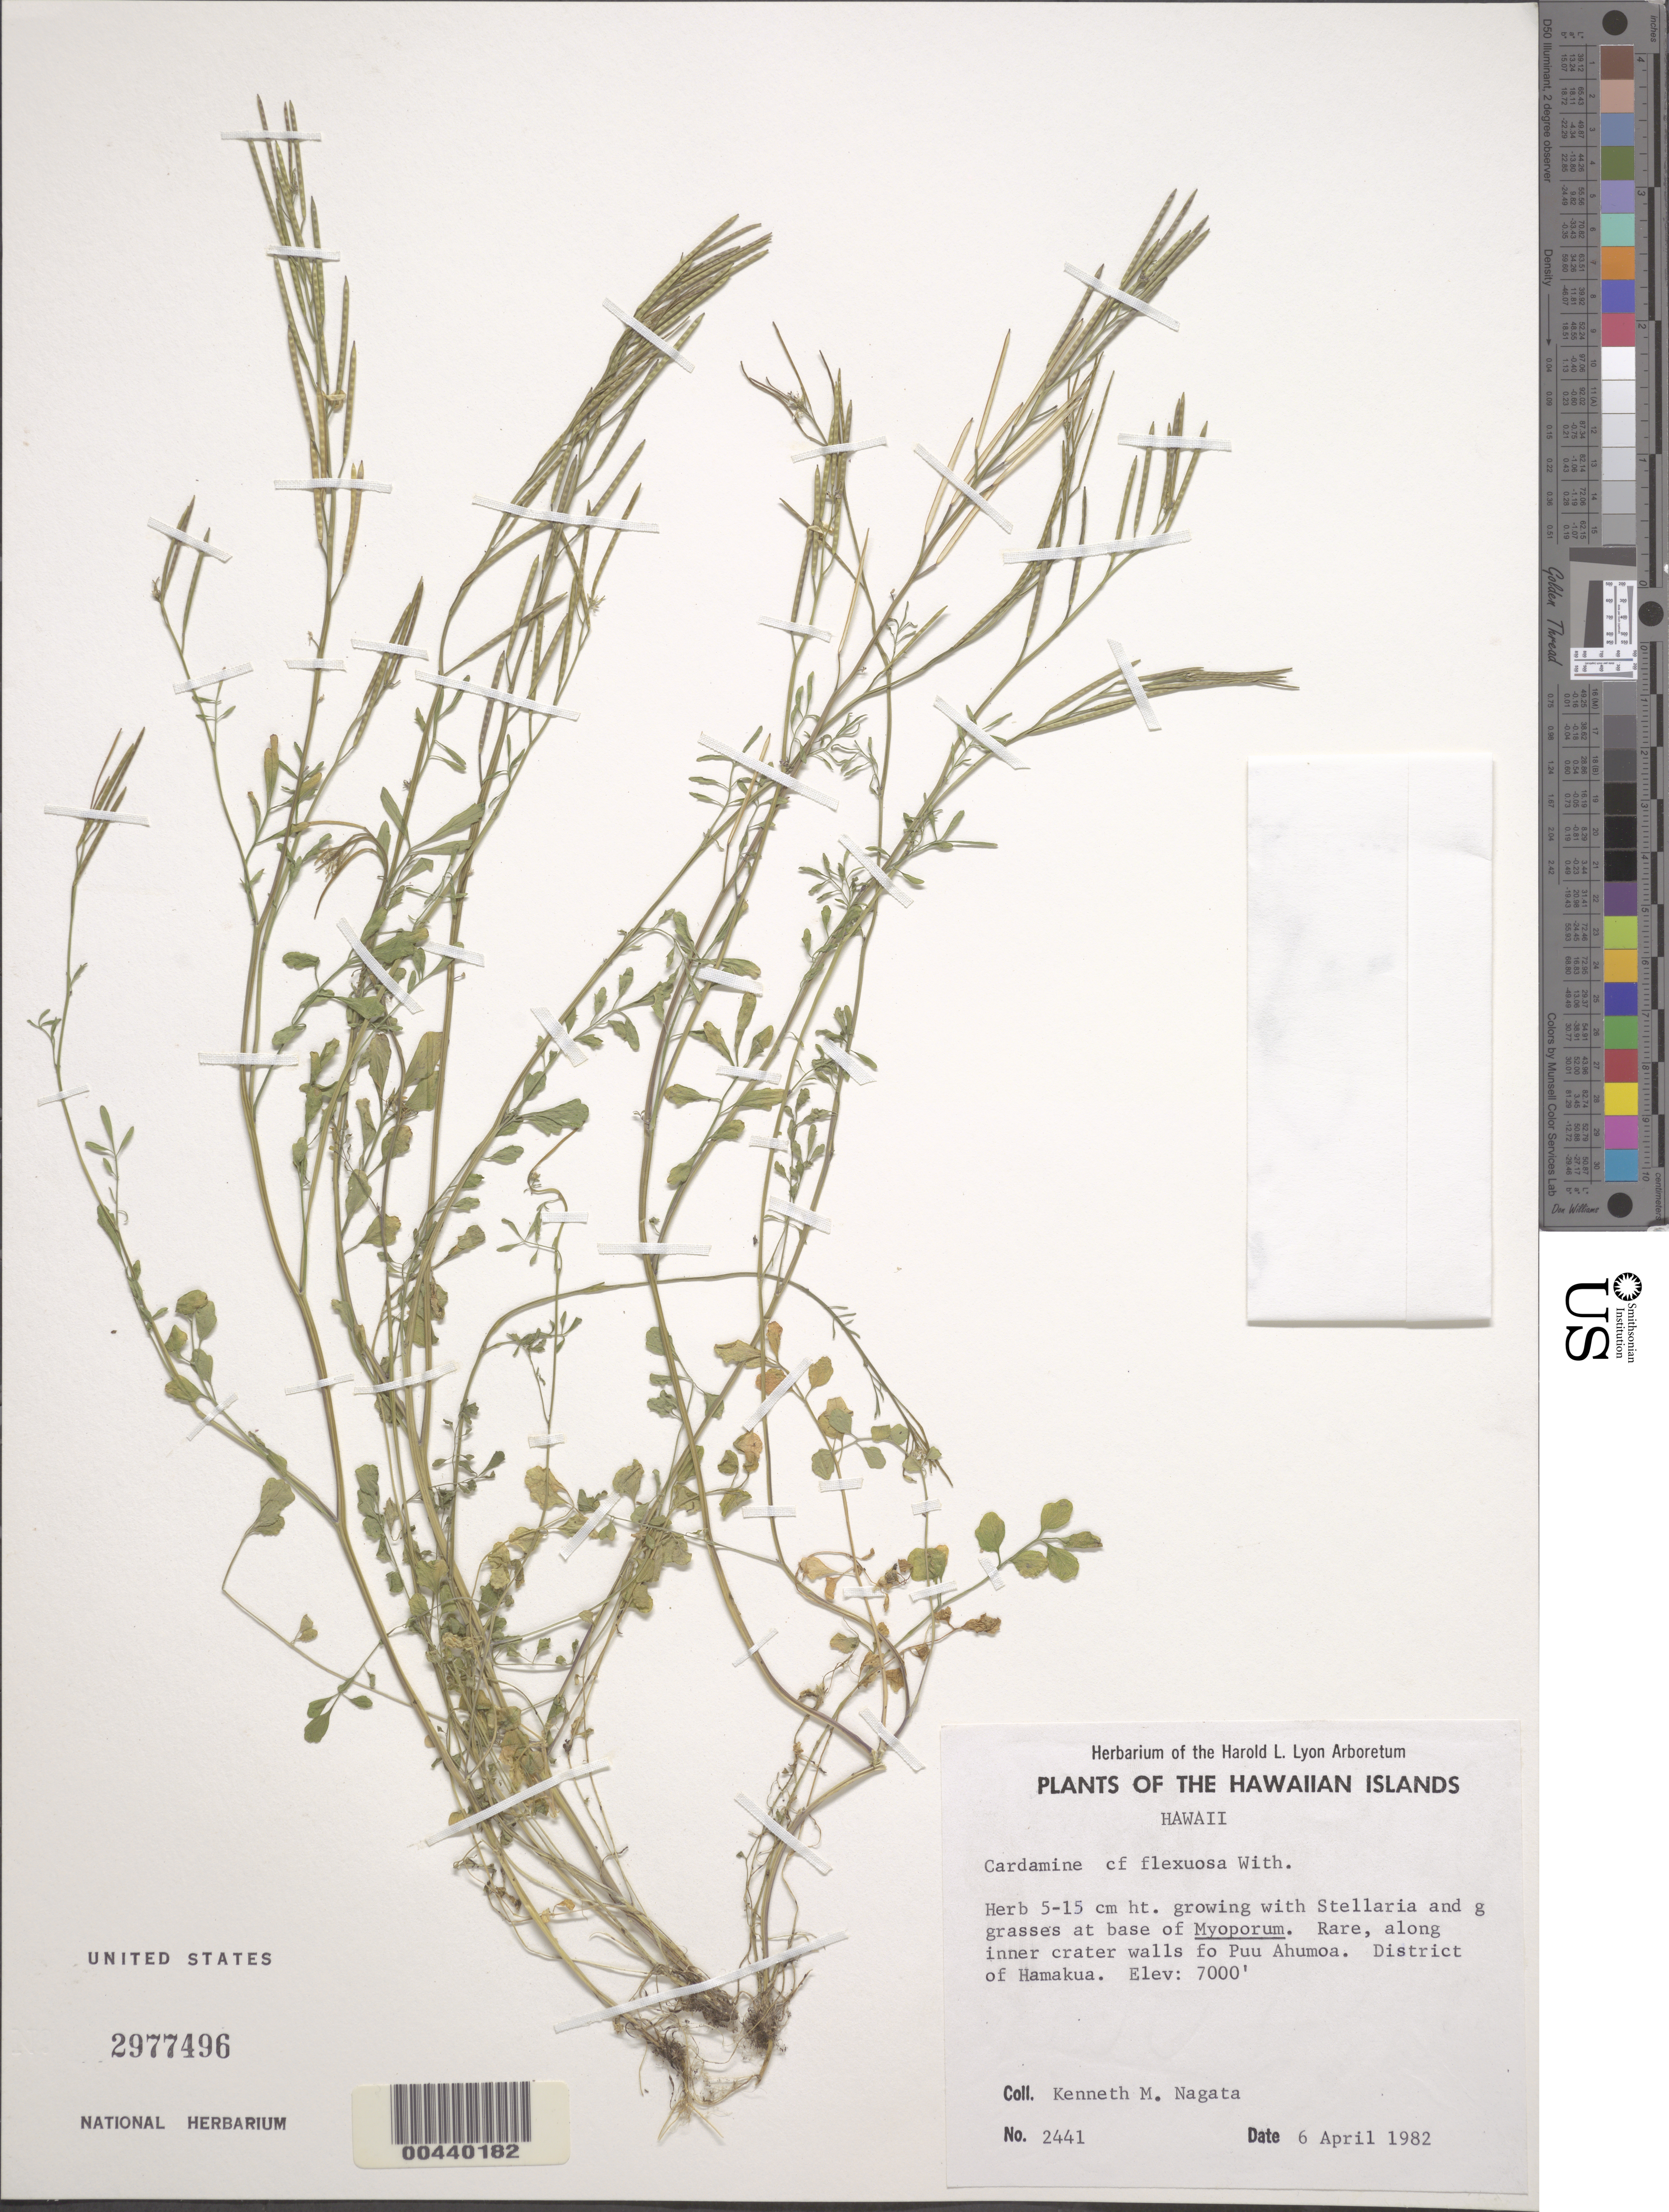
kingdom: Plantae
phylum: Tracheophyta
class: Magnoliopsida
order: Brassicales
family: Brassicaceae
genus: Cardamine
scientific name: Cardamine occulta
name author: Hornem.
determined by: Wagner, W. L., (BOT), Smithsonian Institution - National Museum of Natural History (UNITED STATES)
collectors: K. Nagata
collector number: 2441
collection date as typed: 6 Apr 1982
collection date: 1982-04-06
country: United States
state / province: Hawaii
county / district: Hawaii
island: Hawaii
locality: Along inner crater walls of Puu Ahumoa, District of Hamakua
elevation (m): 2134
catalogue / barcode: US 2977496